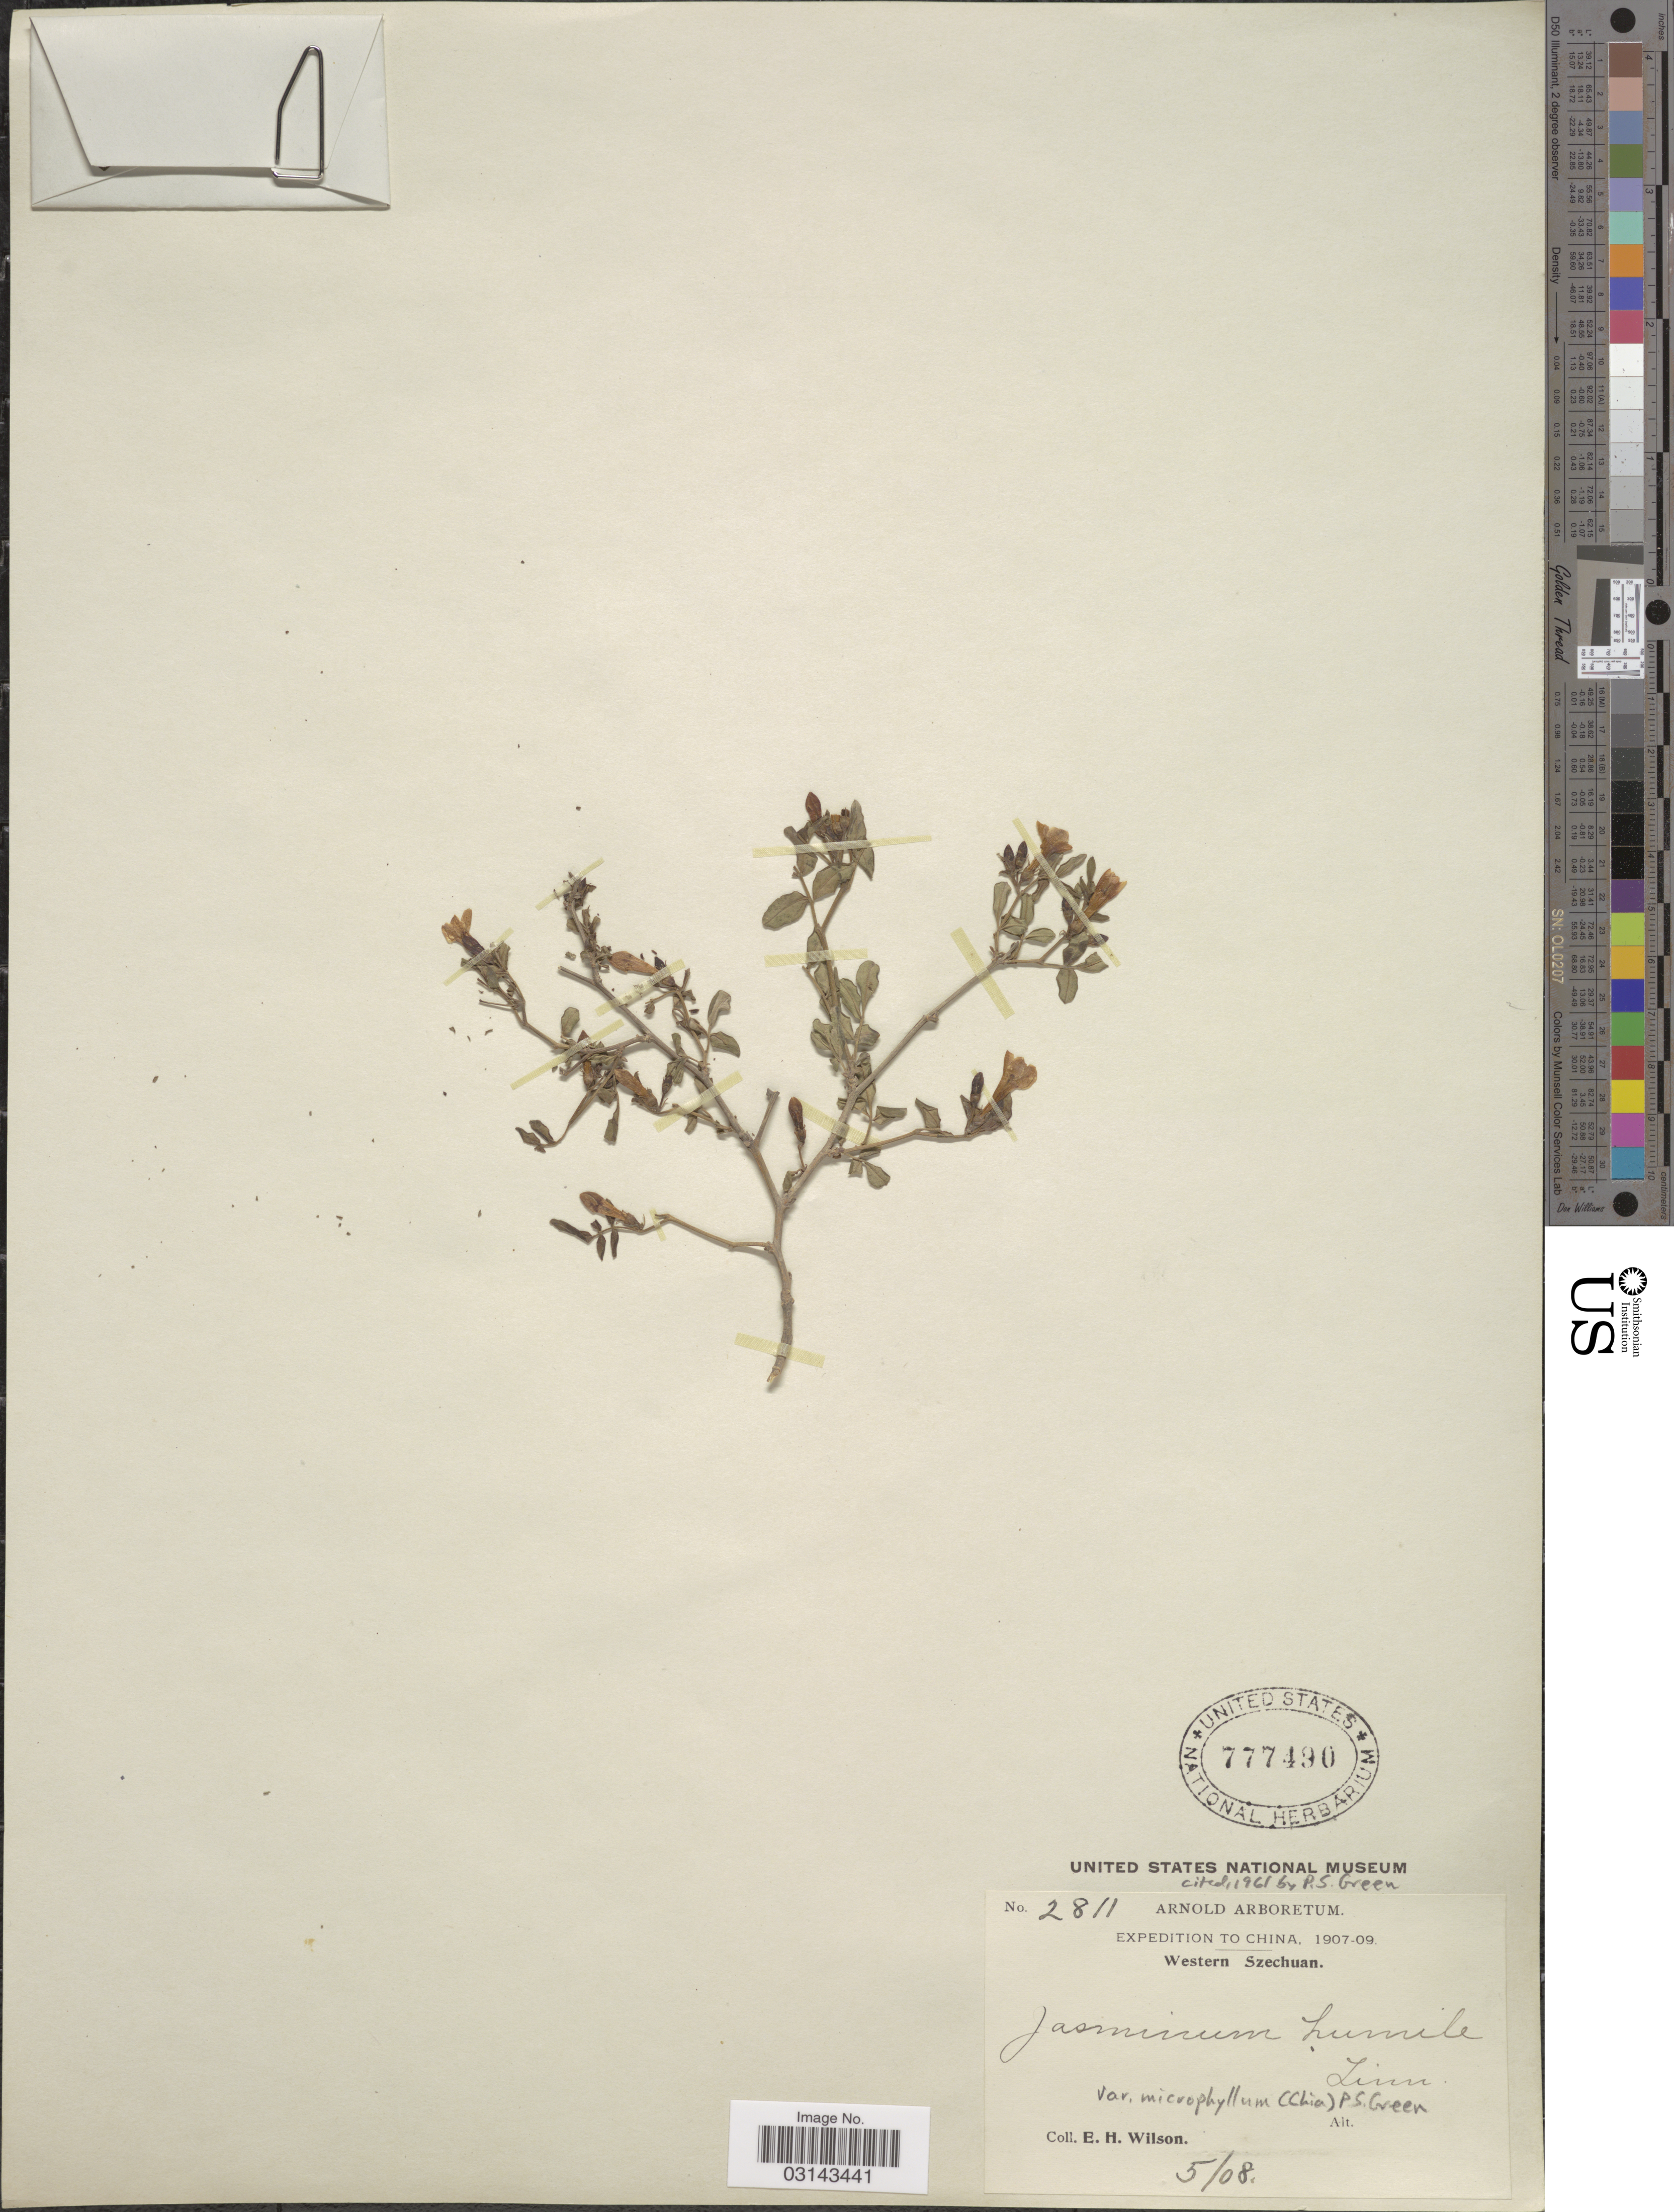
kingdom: Plantae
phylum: Tracheophyta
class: Magnoliopsida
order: Lamiales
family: Oleaceae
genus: Jasminum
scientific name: Jasminum humile var. microphyllum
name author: (Chia) P.S. Green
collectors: E. Wilson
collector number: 2811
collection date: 1908-05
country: China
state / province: Sichuan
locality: Western Szechuan.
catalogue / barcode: US 777490